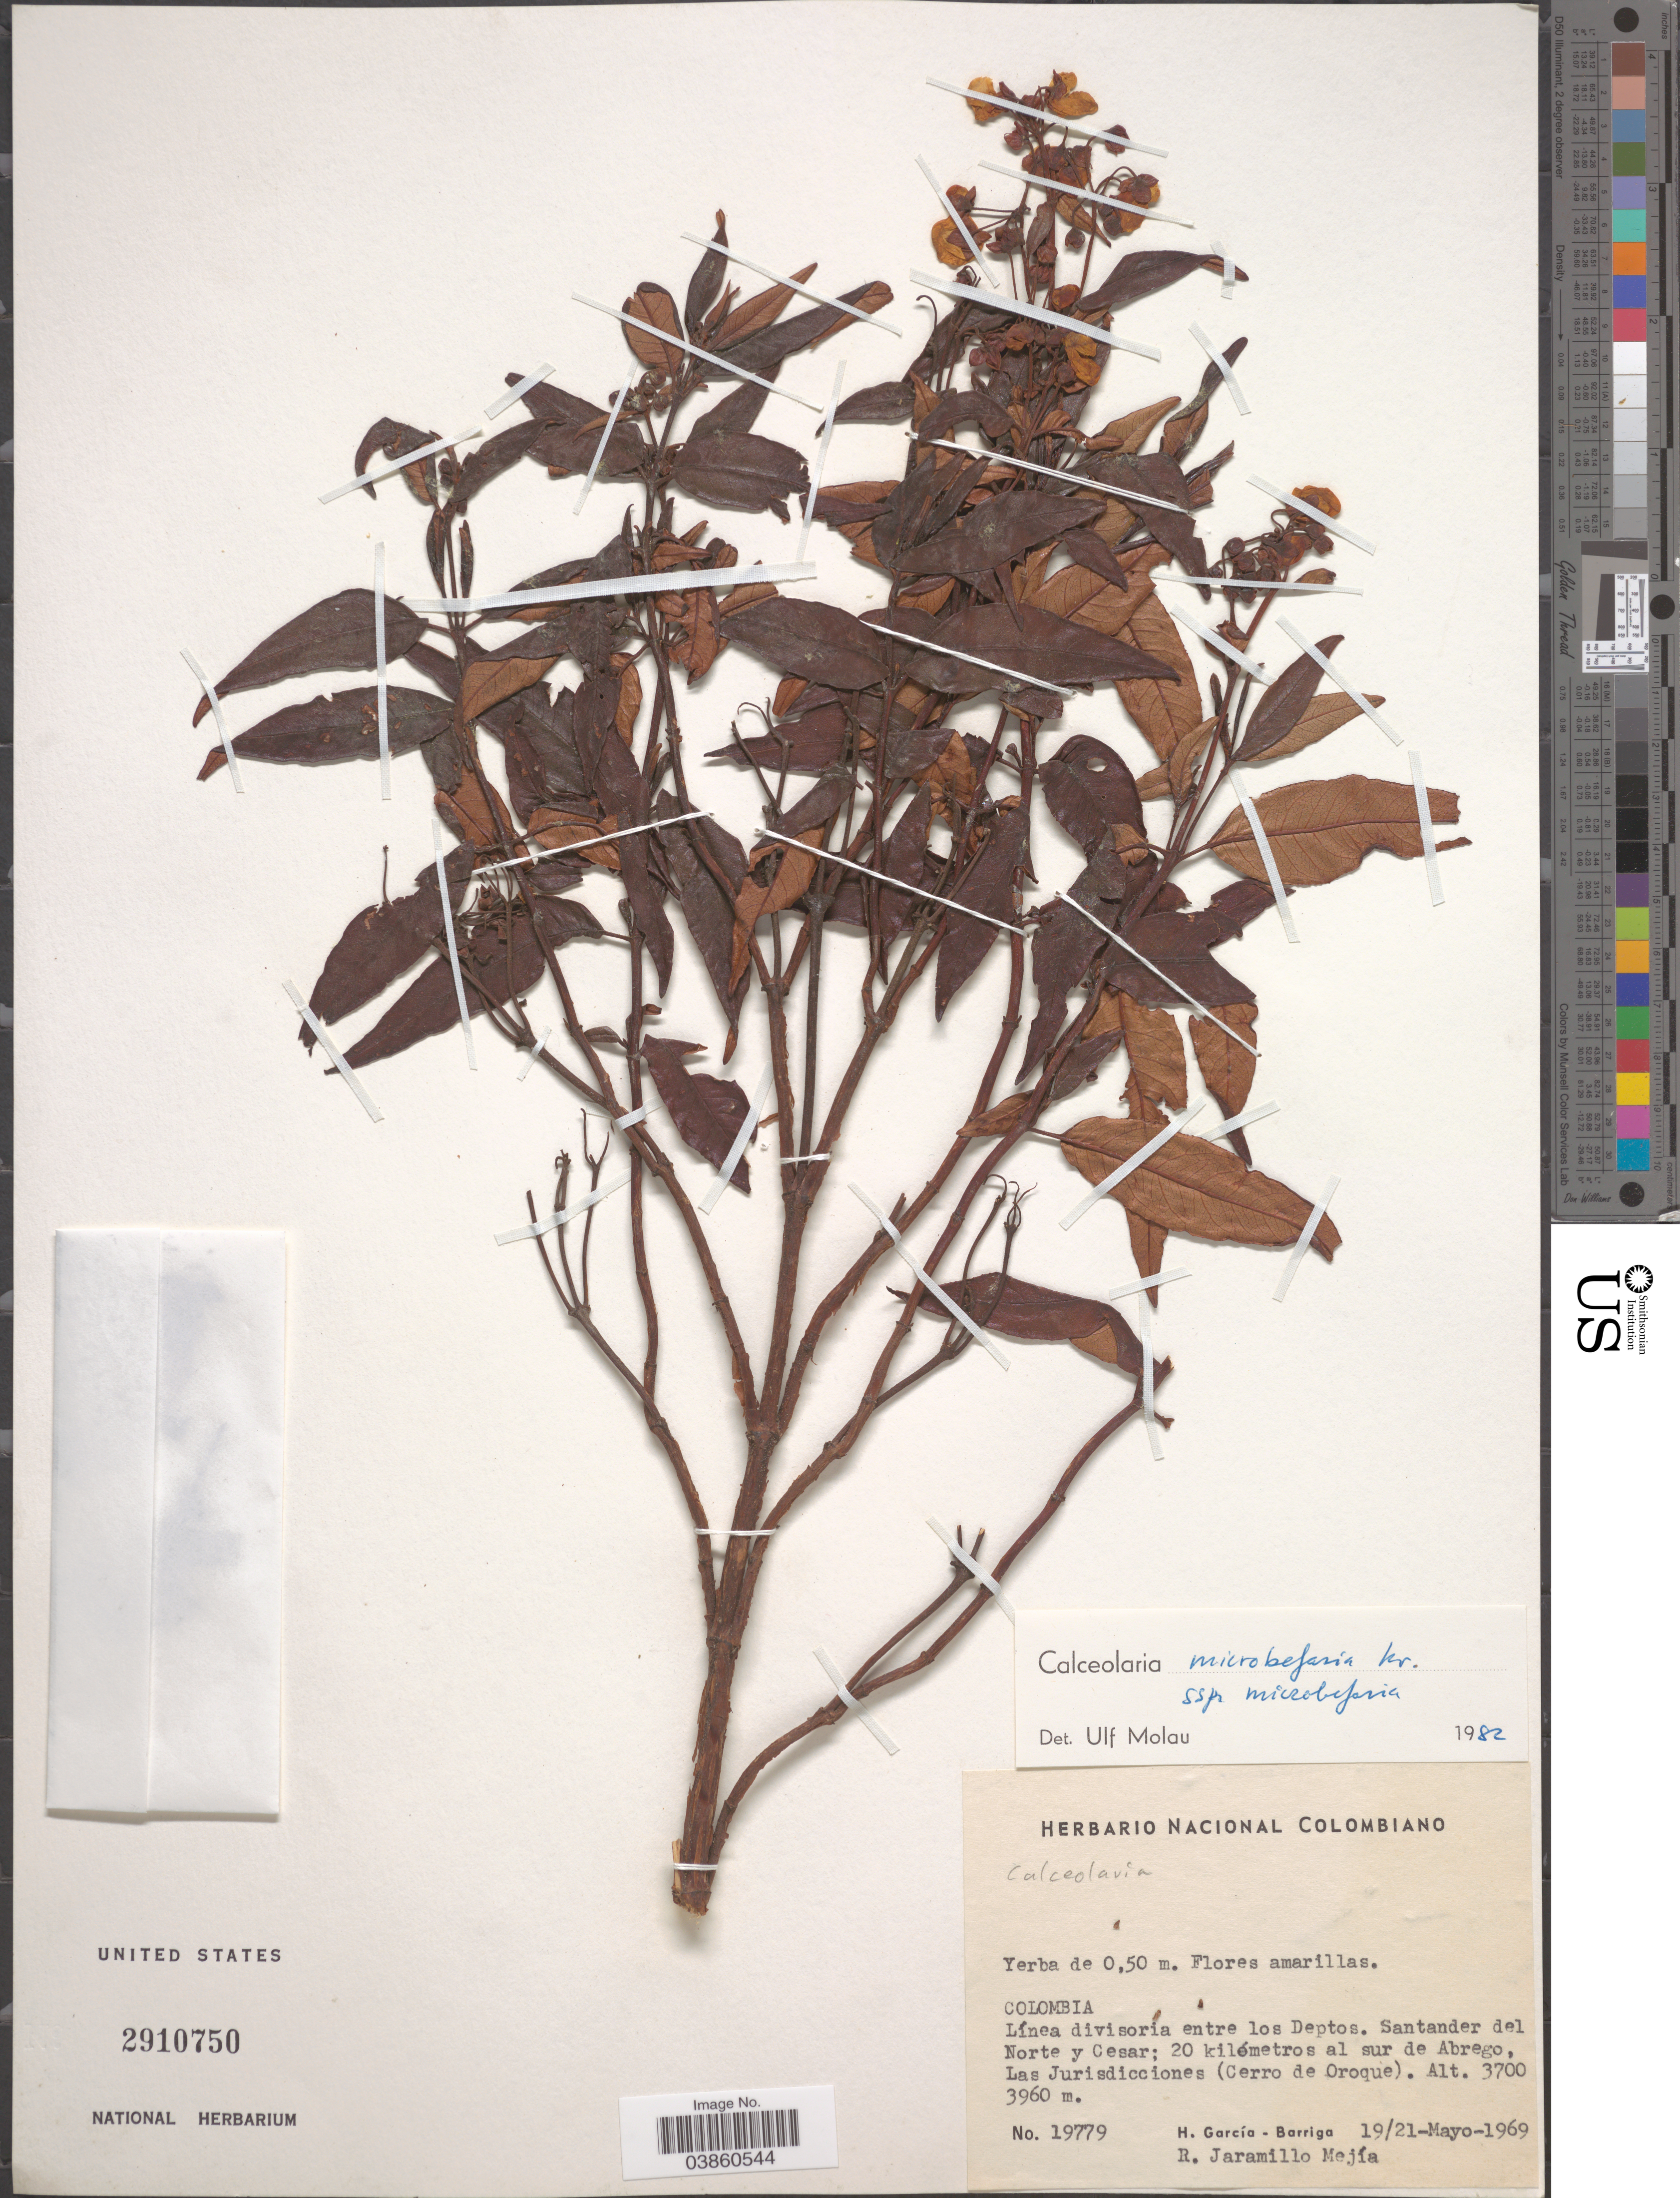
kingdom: Plantae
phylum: Tracheophyta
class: Magnoliopsida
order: Lamiales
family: Calceolariaceae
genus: Calceolaria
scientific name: Calceolaria microbefaria subsp. microbefaria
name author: Kränzl.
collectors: H. García Barriga & R. Jaramillo M.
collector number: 19779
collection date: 1969-05-19/1969-05-21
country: Colombia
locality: Línea divisoría entre los Deptos. Santander del Norte y Cesar; 20 kilómetros al sur de Abrego, Las Jurisdicciones (Cerro de Oroque).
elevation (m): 3700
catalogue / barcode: US 2910750